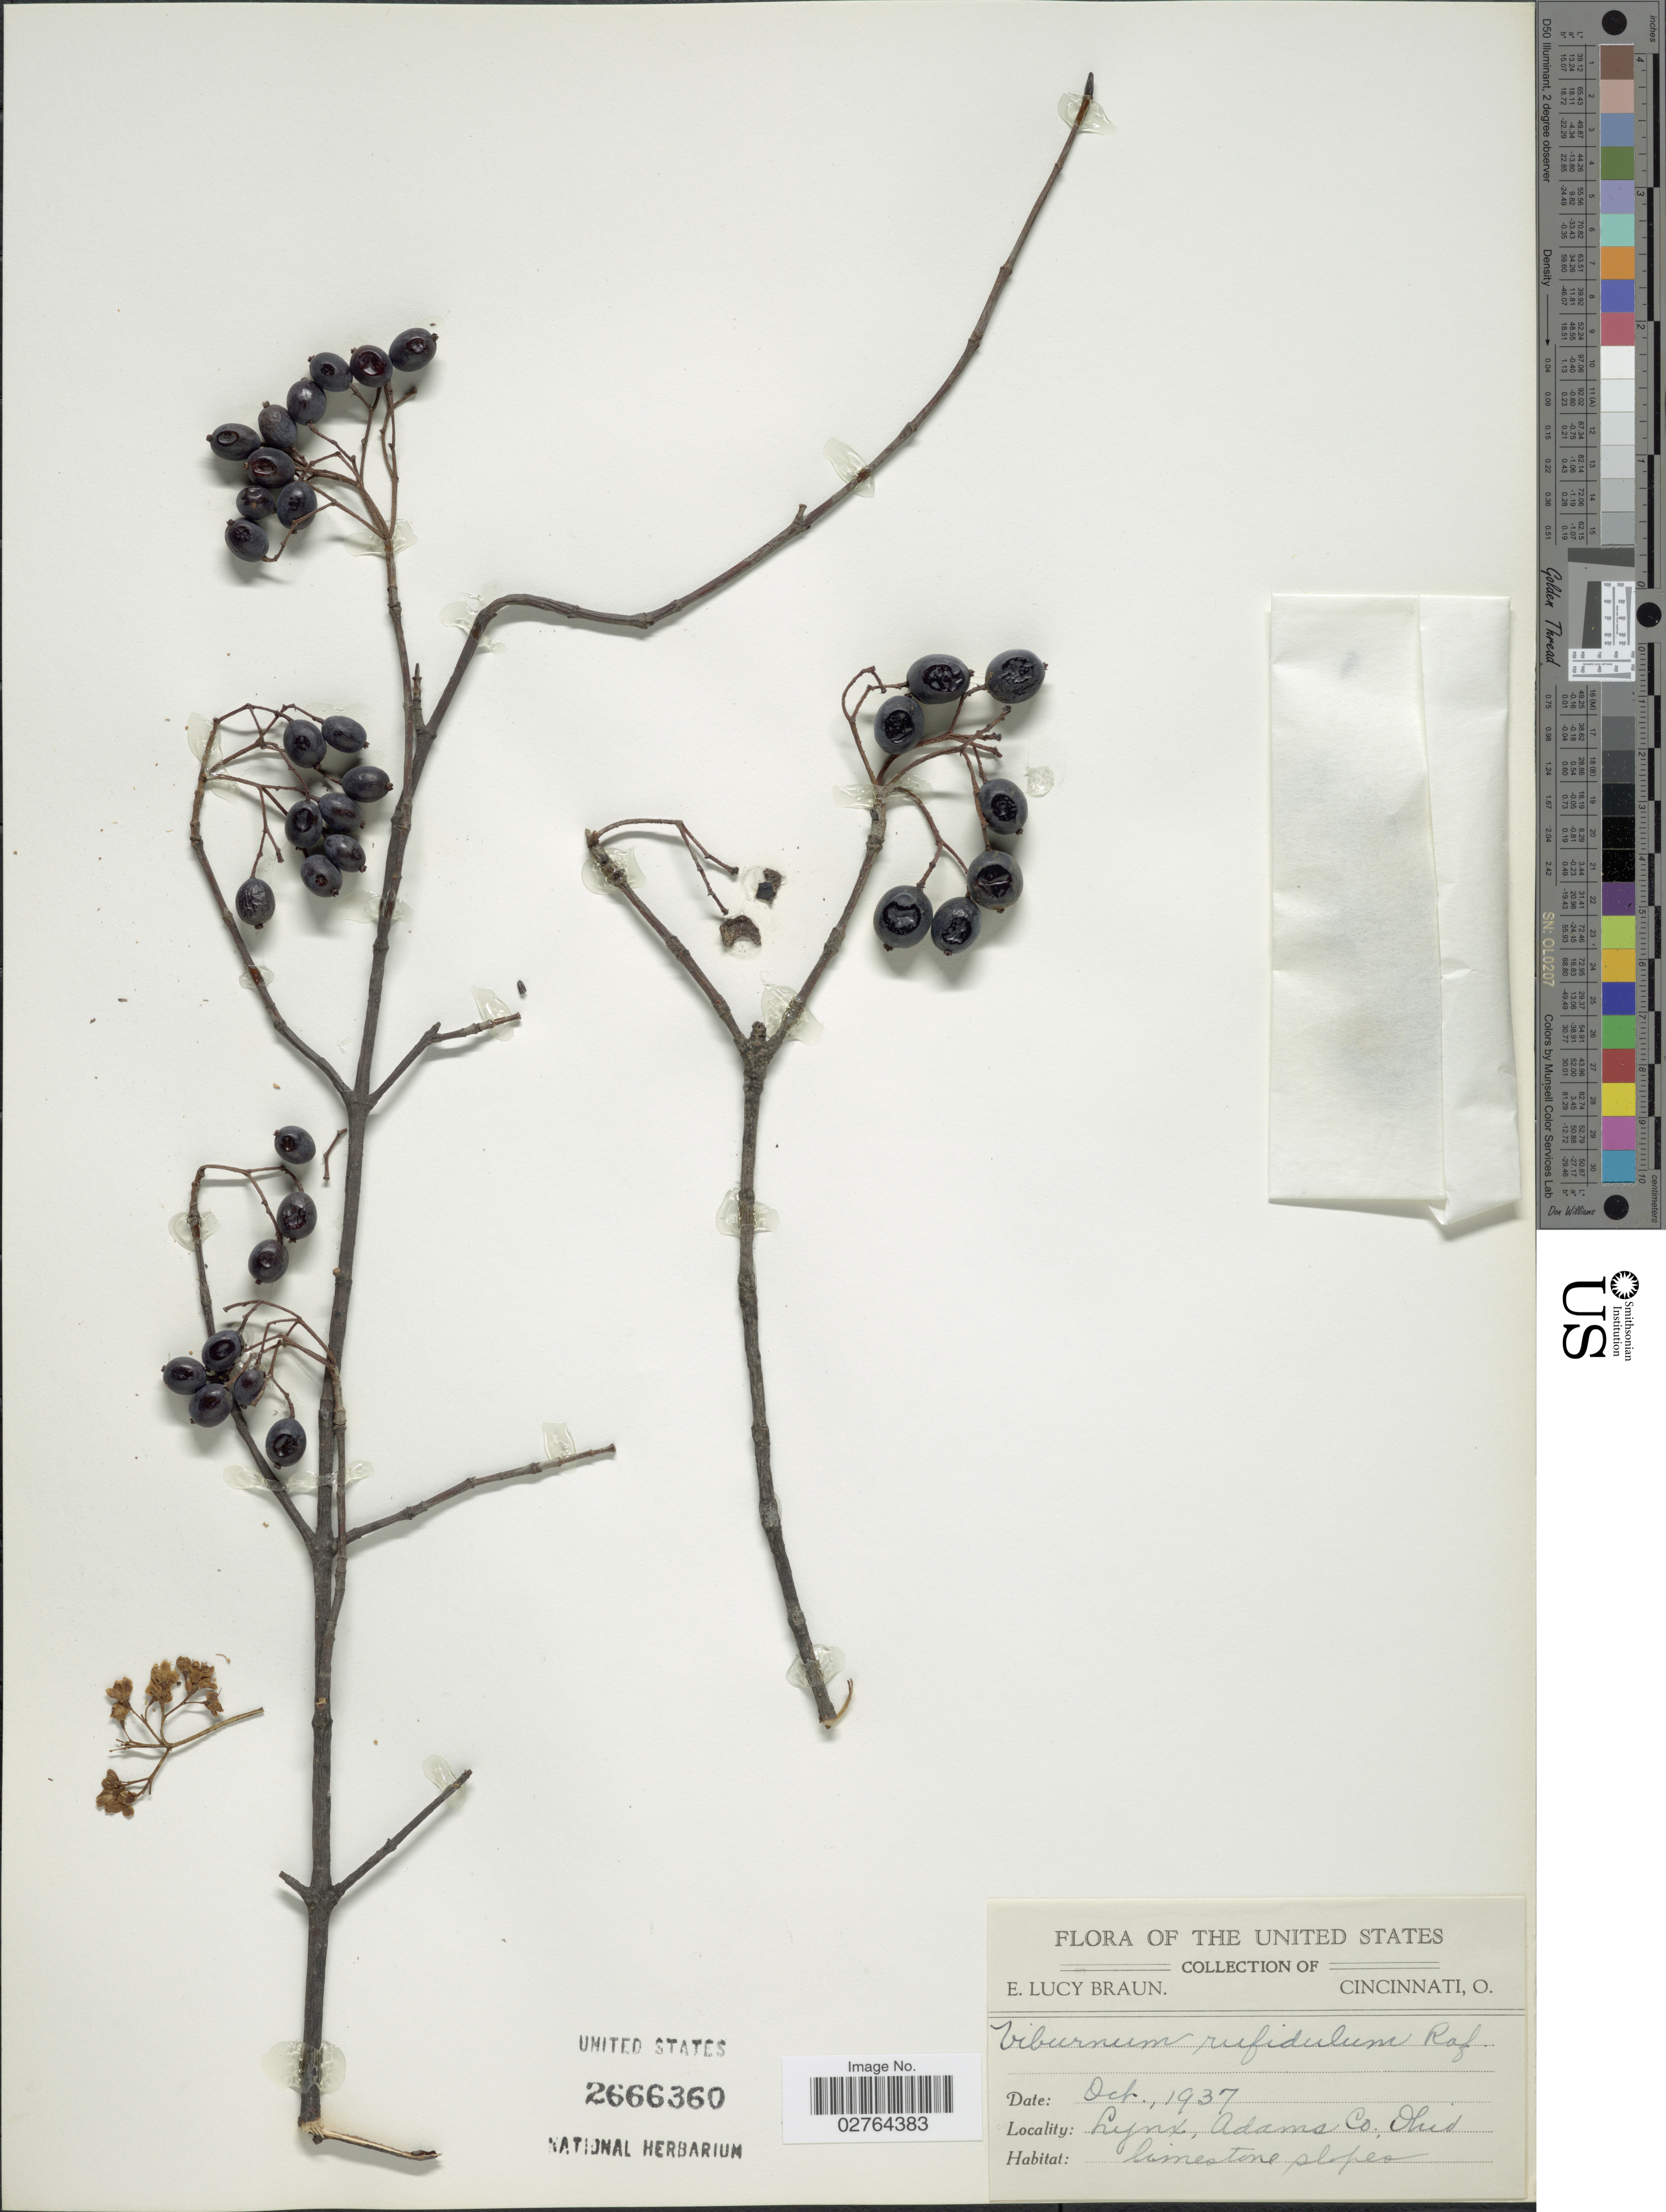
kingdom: Plantae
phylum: Tracheophyta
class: Magnoliopsida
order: Dipsacales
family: Viburnaceae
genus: Viburnum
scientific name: Viburnum rufidulum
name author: Raf.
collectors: E. L. Braun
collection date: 1937-10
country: United States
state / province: Ohio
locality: Lynx, Adams Co.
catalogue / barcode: US 2666360